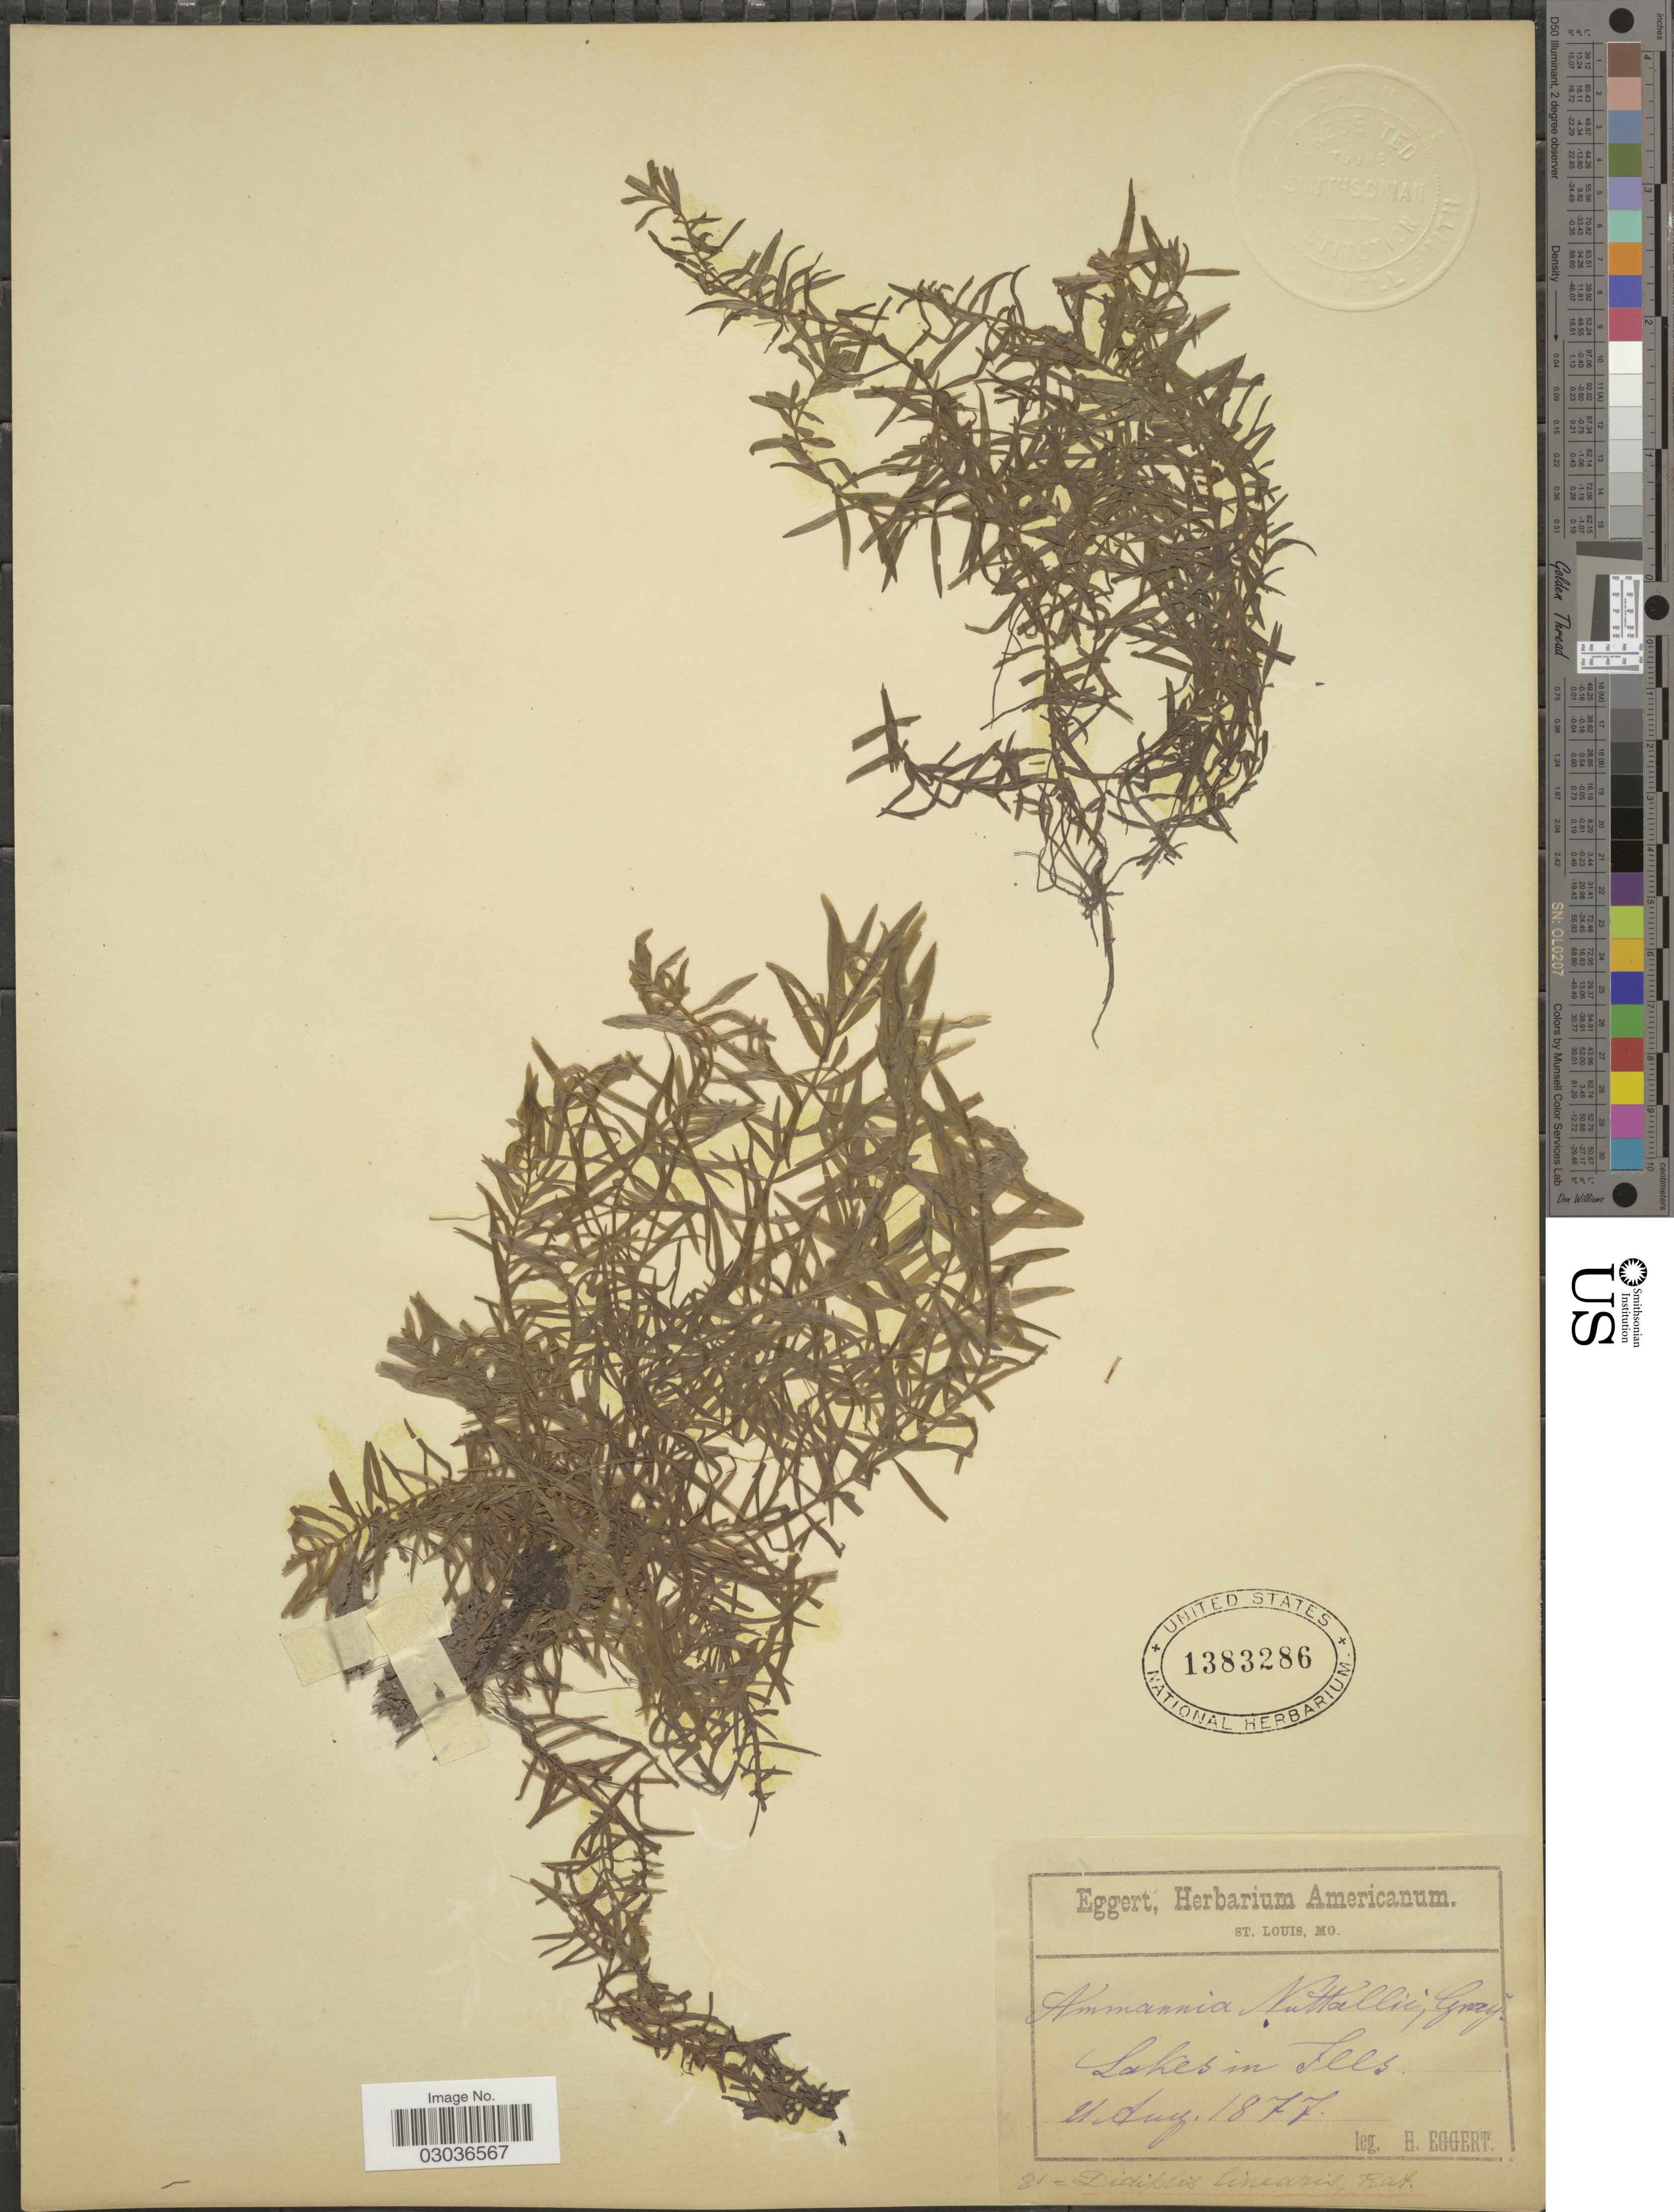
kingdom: Plantae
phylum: Tracheophyta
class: Magnoliopsida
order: Myrtales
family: Lythraceae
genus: Didiplis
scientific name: Didiplis diandra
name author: (Nutt. ex DC.) Alph. Wood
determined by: Strong, Mark T., (BOT), Smithsonian Institution - National Museum of Natural History (UNITED STATES)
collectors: H. Eggert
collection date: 1877-08-21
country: United States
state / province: Illinois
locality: Lakes in Ills.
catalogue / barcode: US 1383286